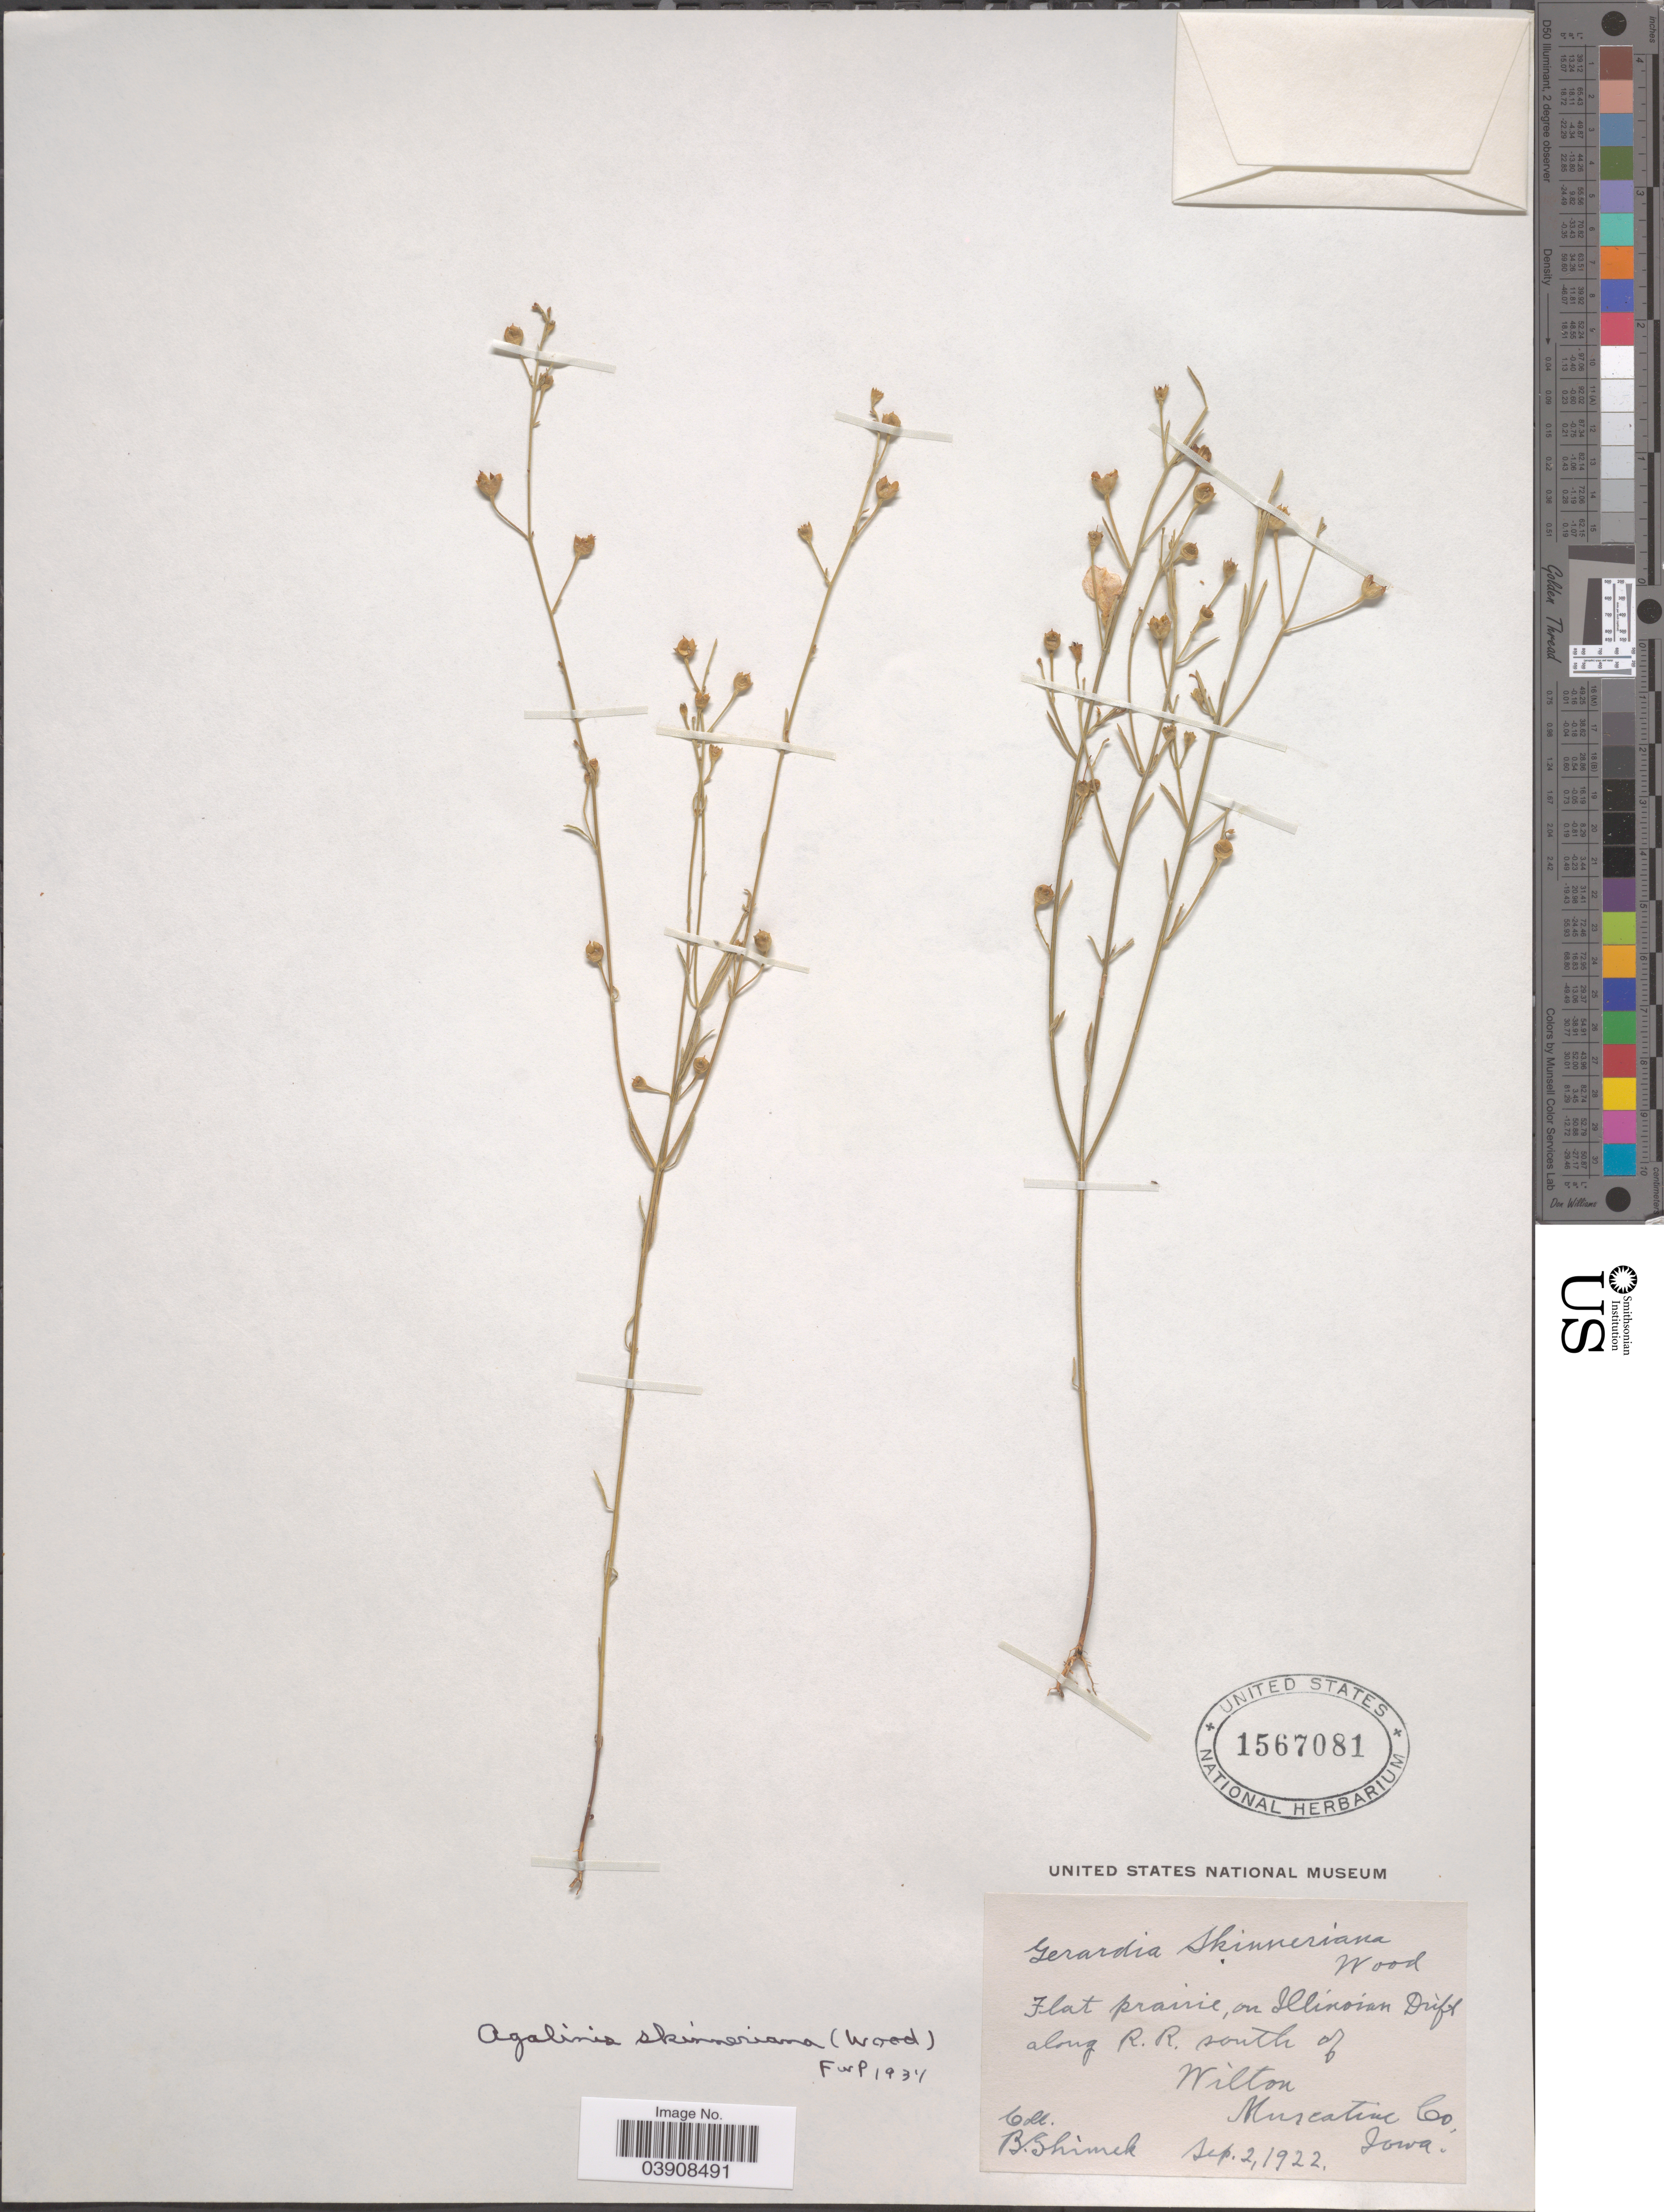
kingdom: Plantae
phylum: Tracheophyta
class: Magnoliopsida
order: Lamiales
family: Orobanchaceae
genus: Agalinis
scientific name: Agalinis skinneriana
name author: (Alph. Wood ex A. Gray) Britton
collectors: B. Shimek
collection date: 1922-09-02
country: United States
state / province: Iowa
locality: Flat prairie, on Illinoian Drift along R. R. south of Wilton. Muscatine Co.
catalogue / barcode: US 1567081